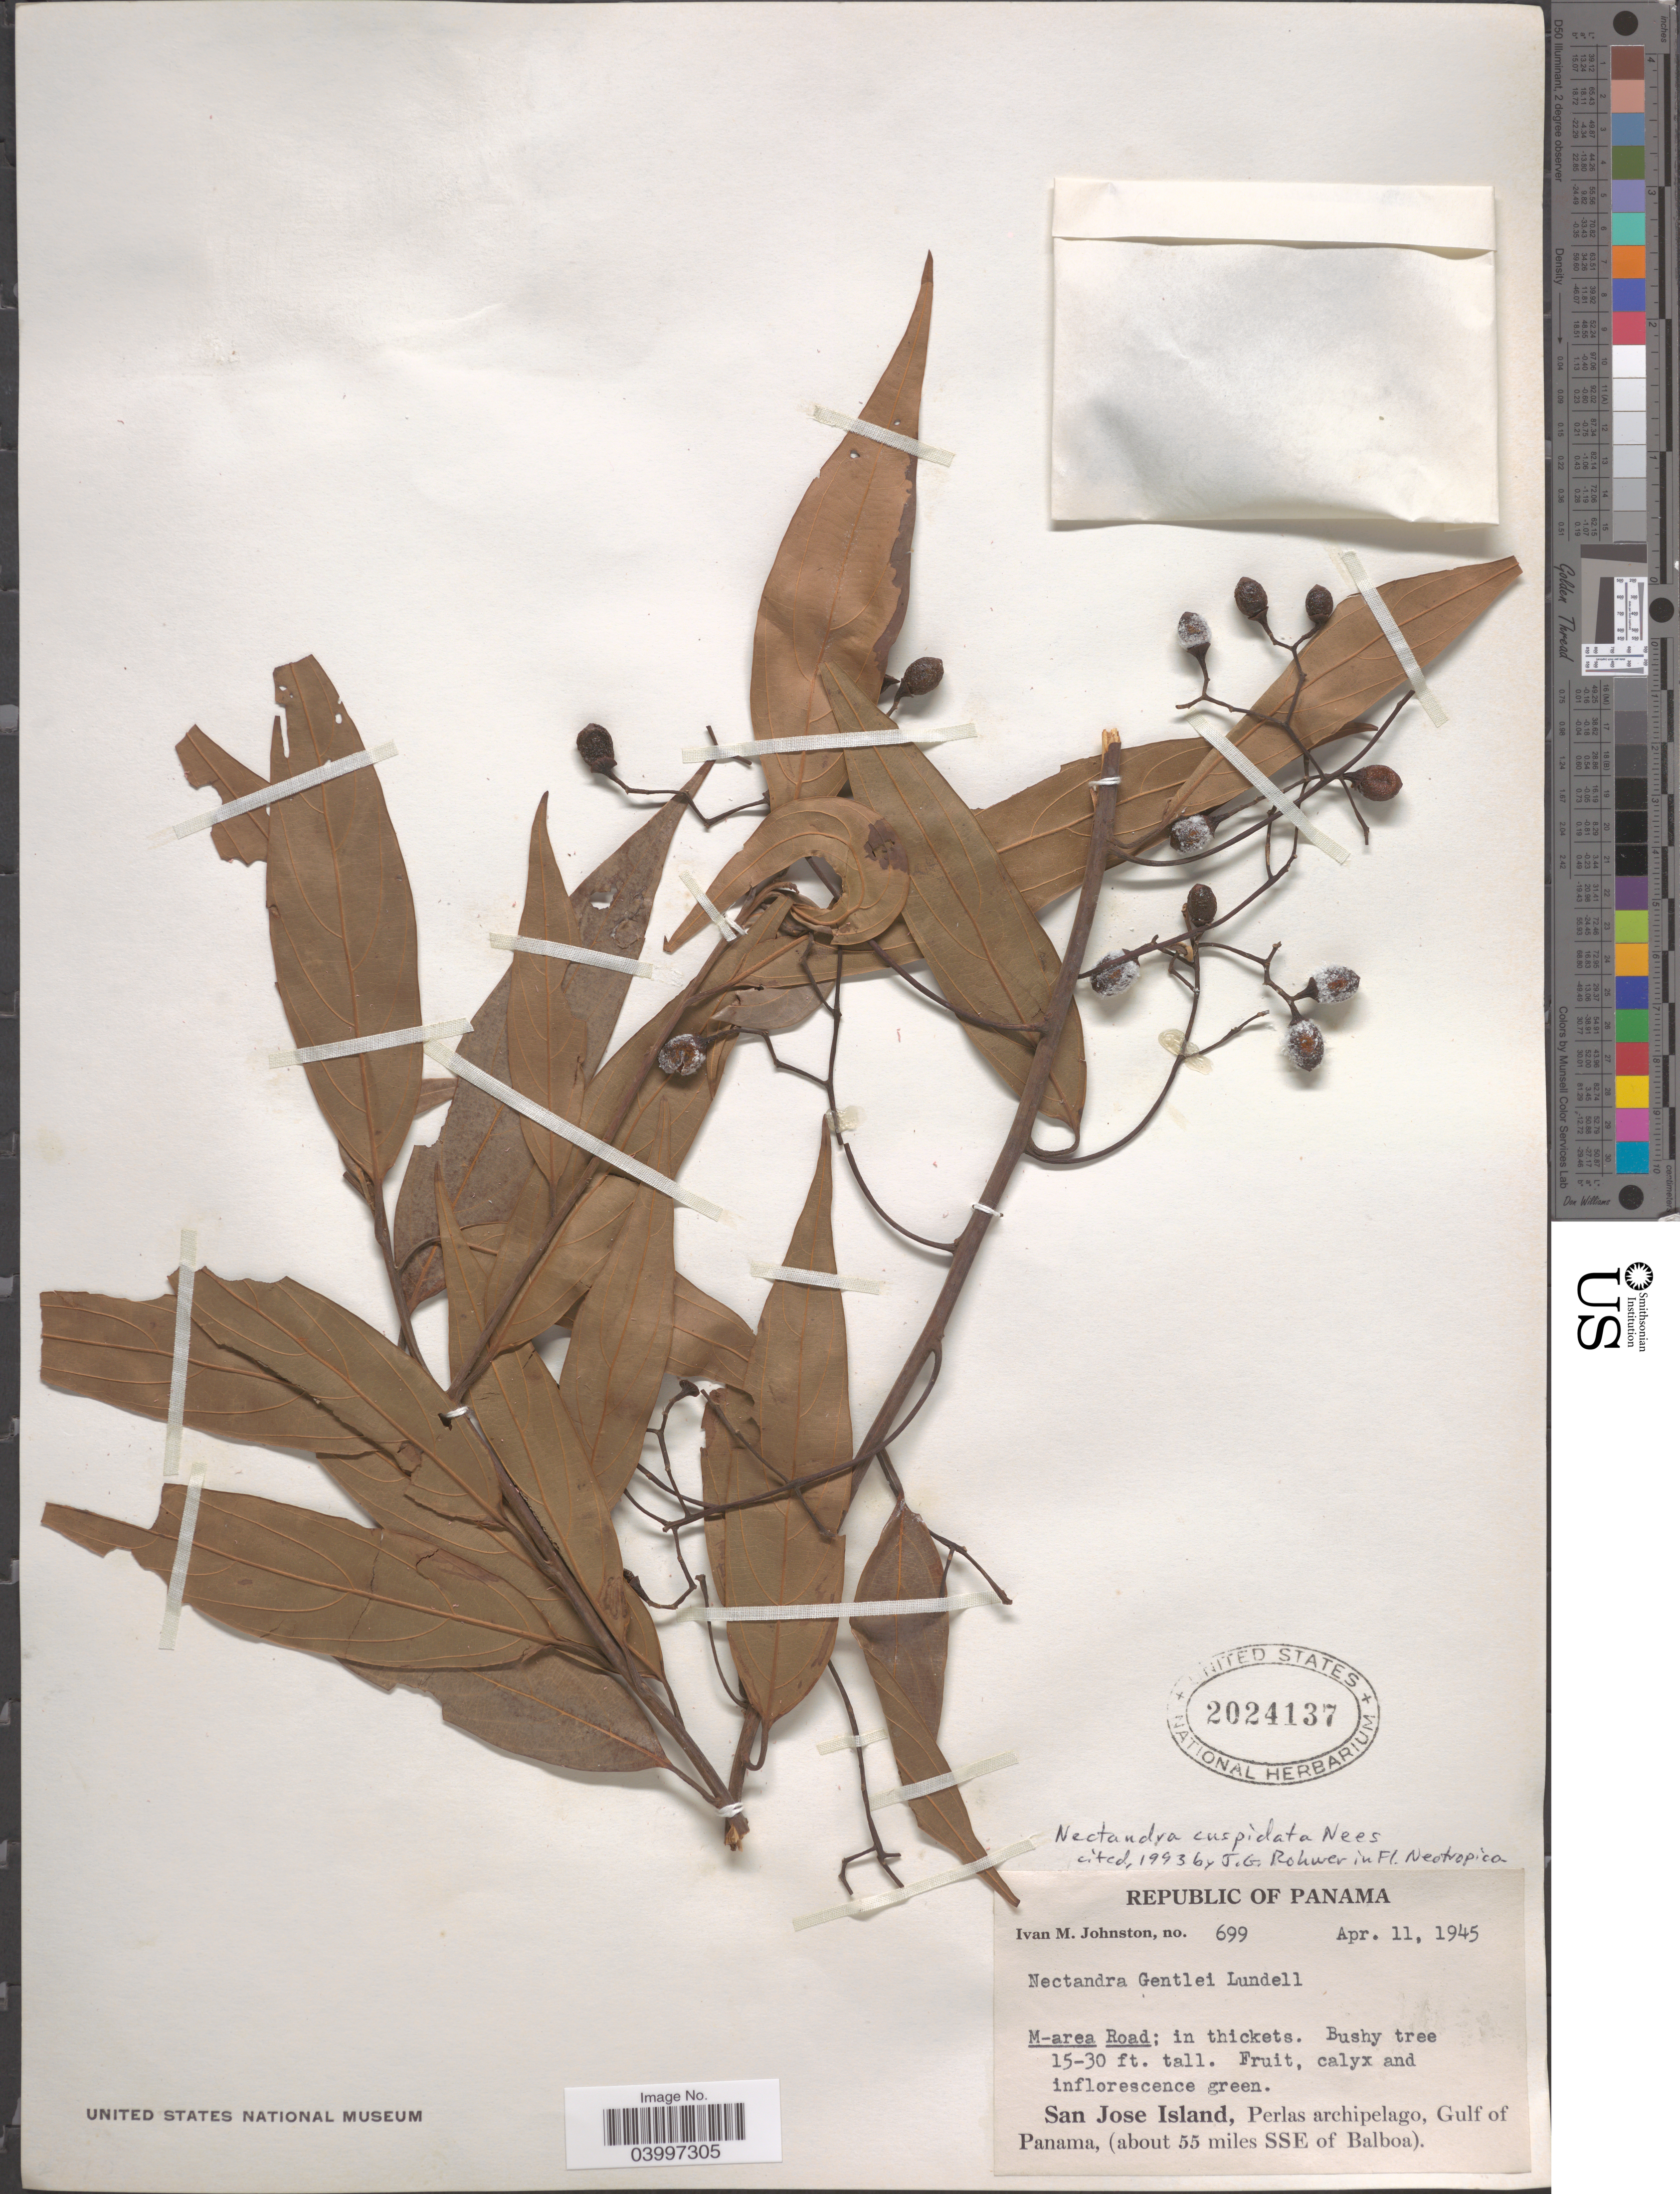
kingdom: Plantae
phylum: Tracheophyta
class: Magnoliopsida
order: Laurales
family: Lauraceae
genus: Nectandra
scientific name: Nectandra cuspidata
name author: Nees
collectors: I.M. Johnston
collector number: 699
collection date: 1945-04-11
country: Panama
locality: M-area Road; in thickets. San Jose Island, Perlas archipelago, Gulf of Panama, (about 55 miles SSE of Balboa).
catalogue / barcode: US 2024137